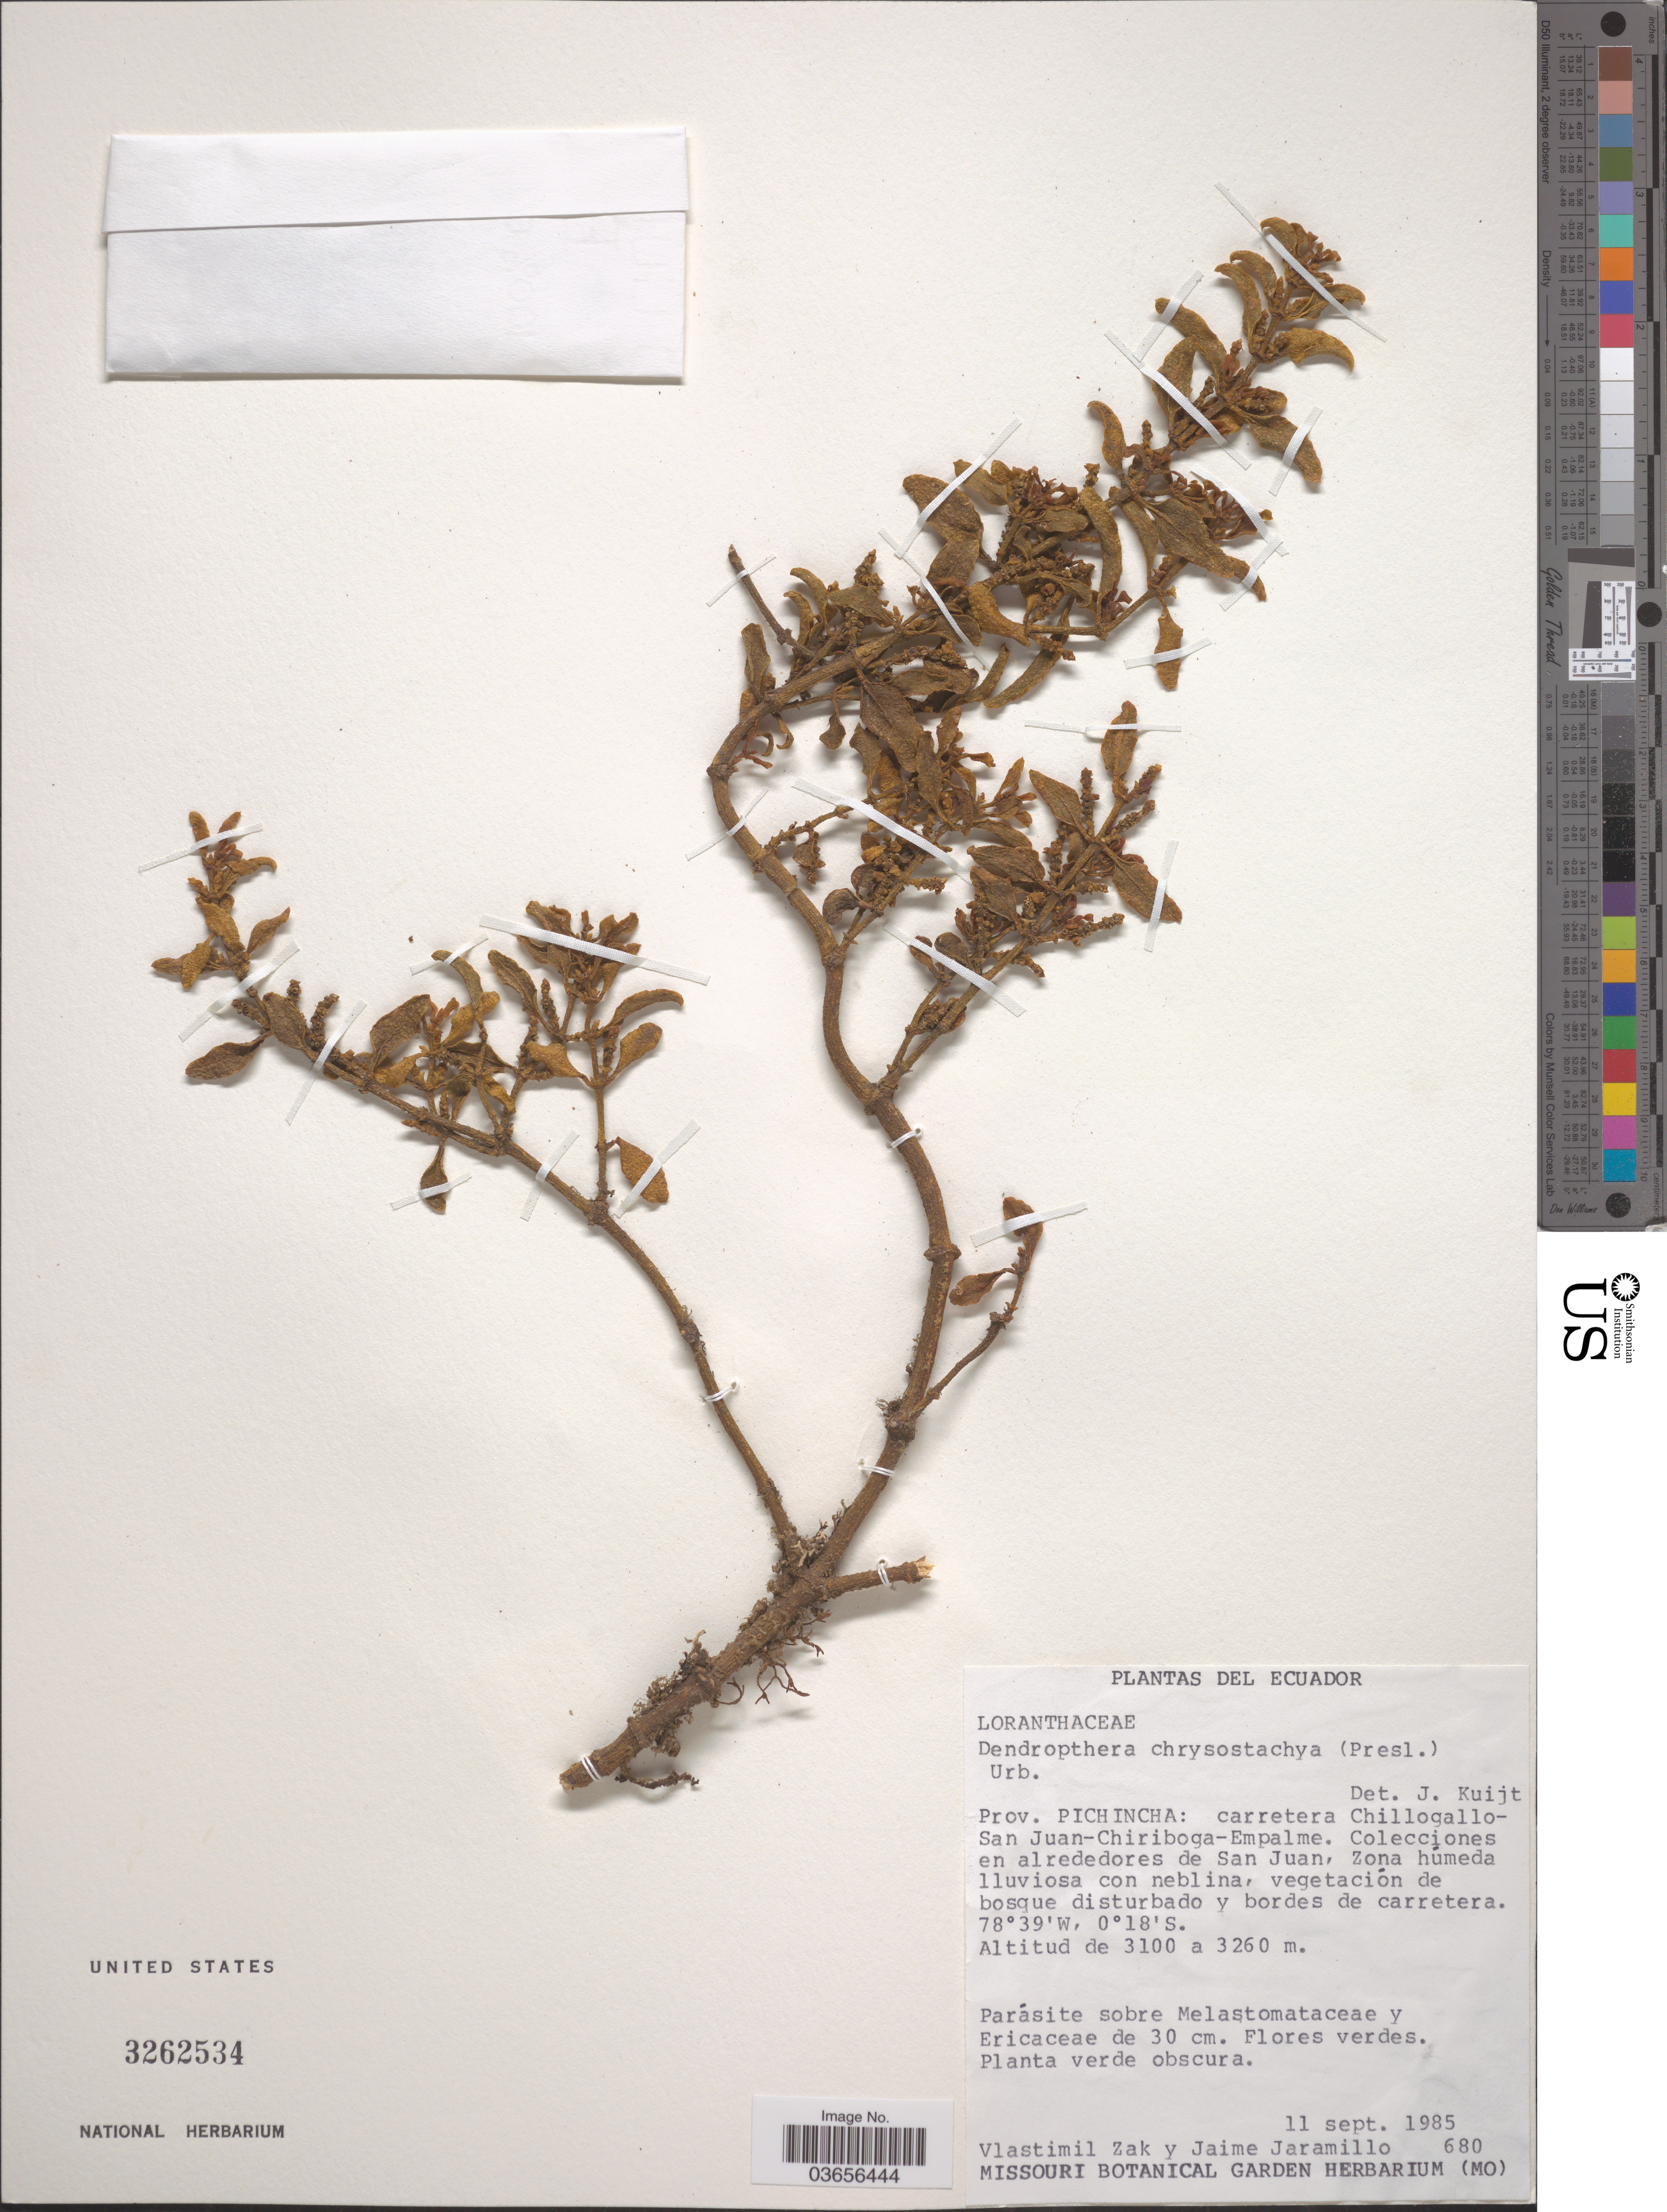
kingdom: Plantae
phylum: Tracheophyta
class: Magnoliopsida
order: Santalales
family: Viscaceae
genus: Dendrophthora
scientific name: Dendrophthora chrysostachya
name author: Urb.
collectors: V. Zak & J. Jaramillo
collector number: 680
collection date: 1985-09-11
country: Ecuador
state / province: Pichincha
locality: Carretera Chillogallo- San Juan-Chiriboga-Empalme. En alrededores de San Juan, Zone húmeda lluviosa con neblina, vegetación de bosque disturbado y bordes de carretera.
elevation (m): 3100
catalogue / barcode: US 3262534